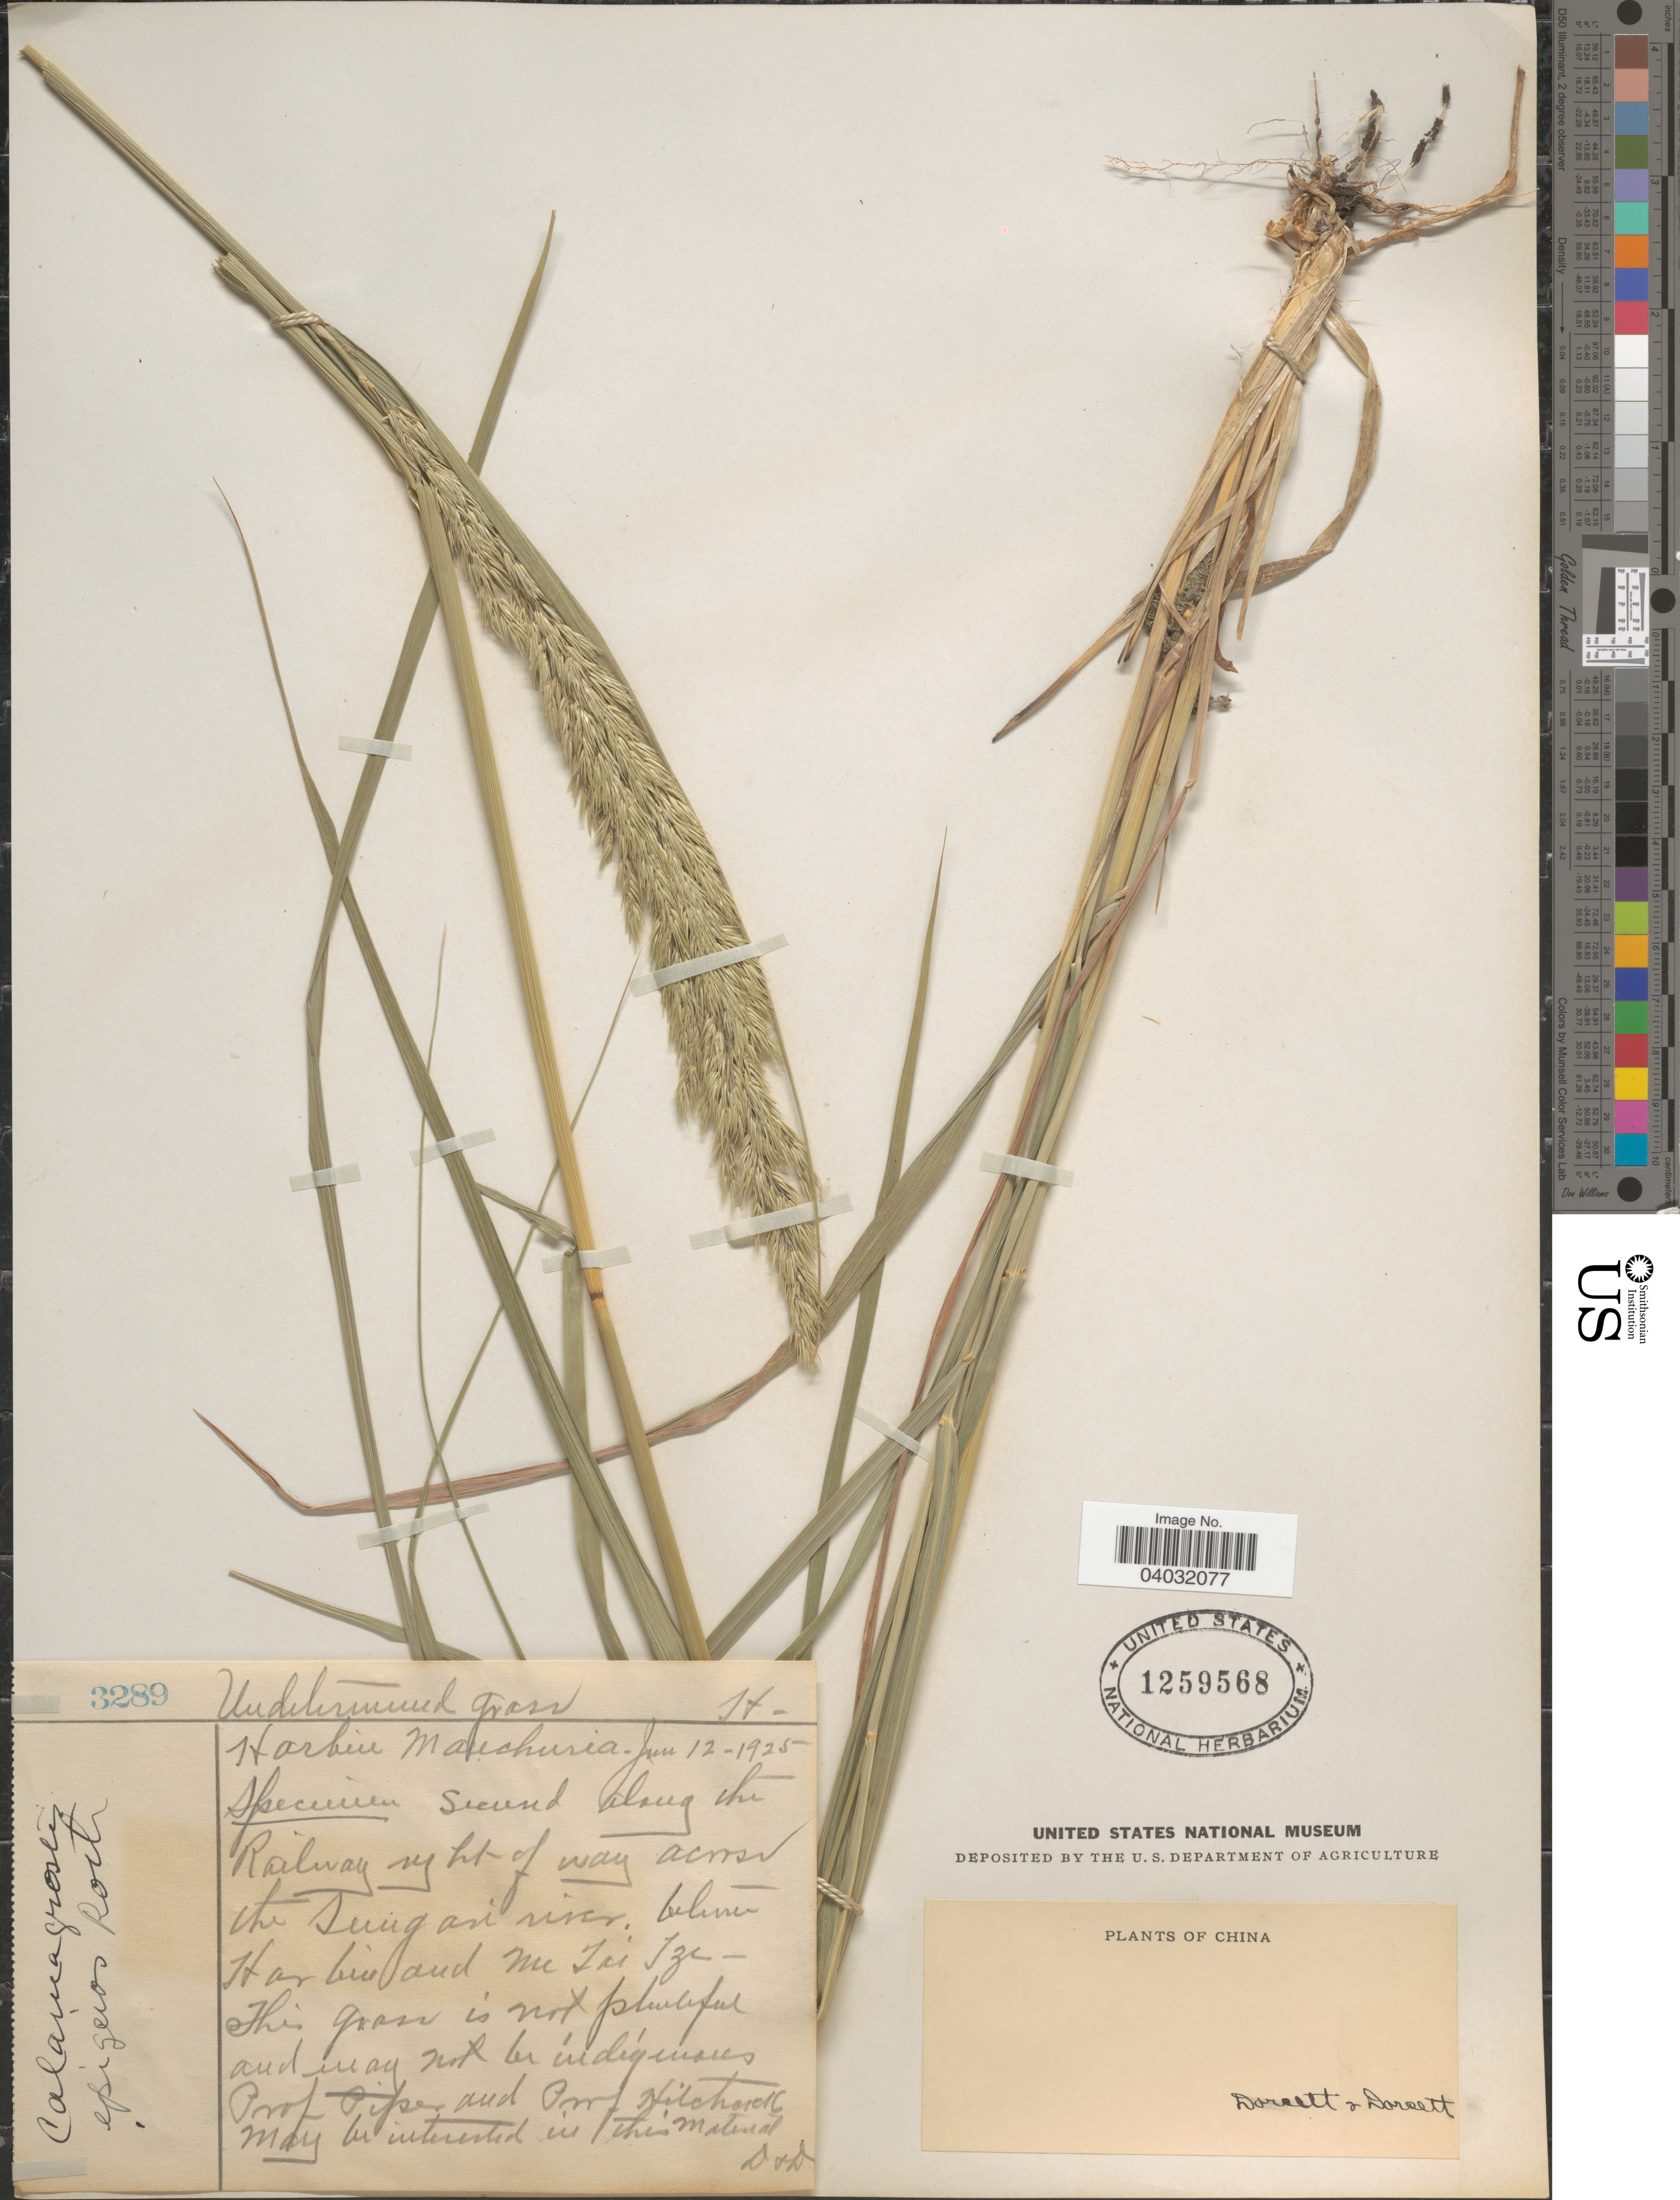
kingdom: Plantae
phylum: Tracheophyta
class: Liliopsida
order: Poales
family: Poaceae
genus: Calamagrostis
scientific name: Calamagrostis epigeios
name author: (L.) Roth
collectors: -- Dorsett & -- Dorsett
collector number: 3289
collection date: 1925-06-12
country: China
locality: Along the Railway right of way across the Sungai below Harbiu and Mu Tai Tse.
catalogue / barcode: US 1259568